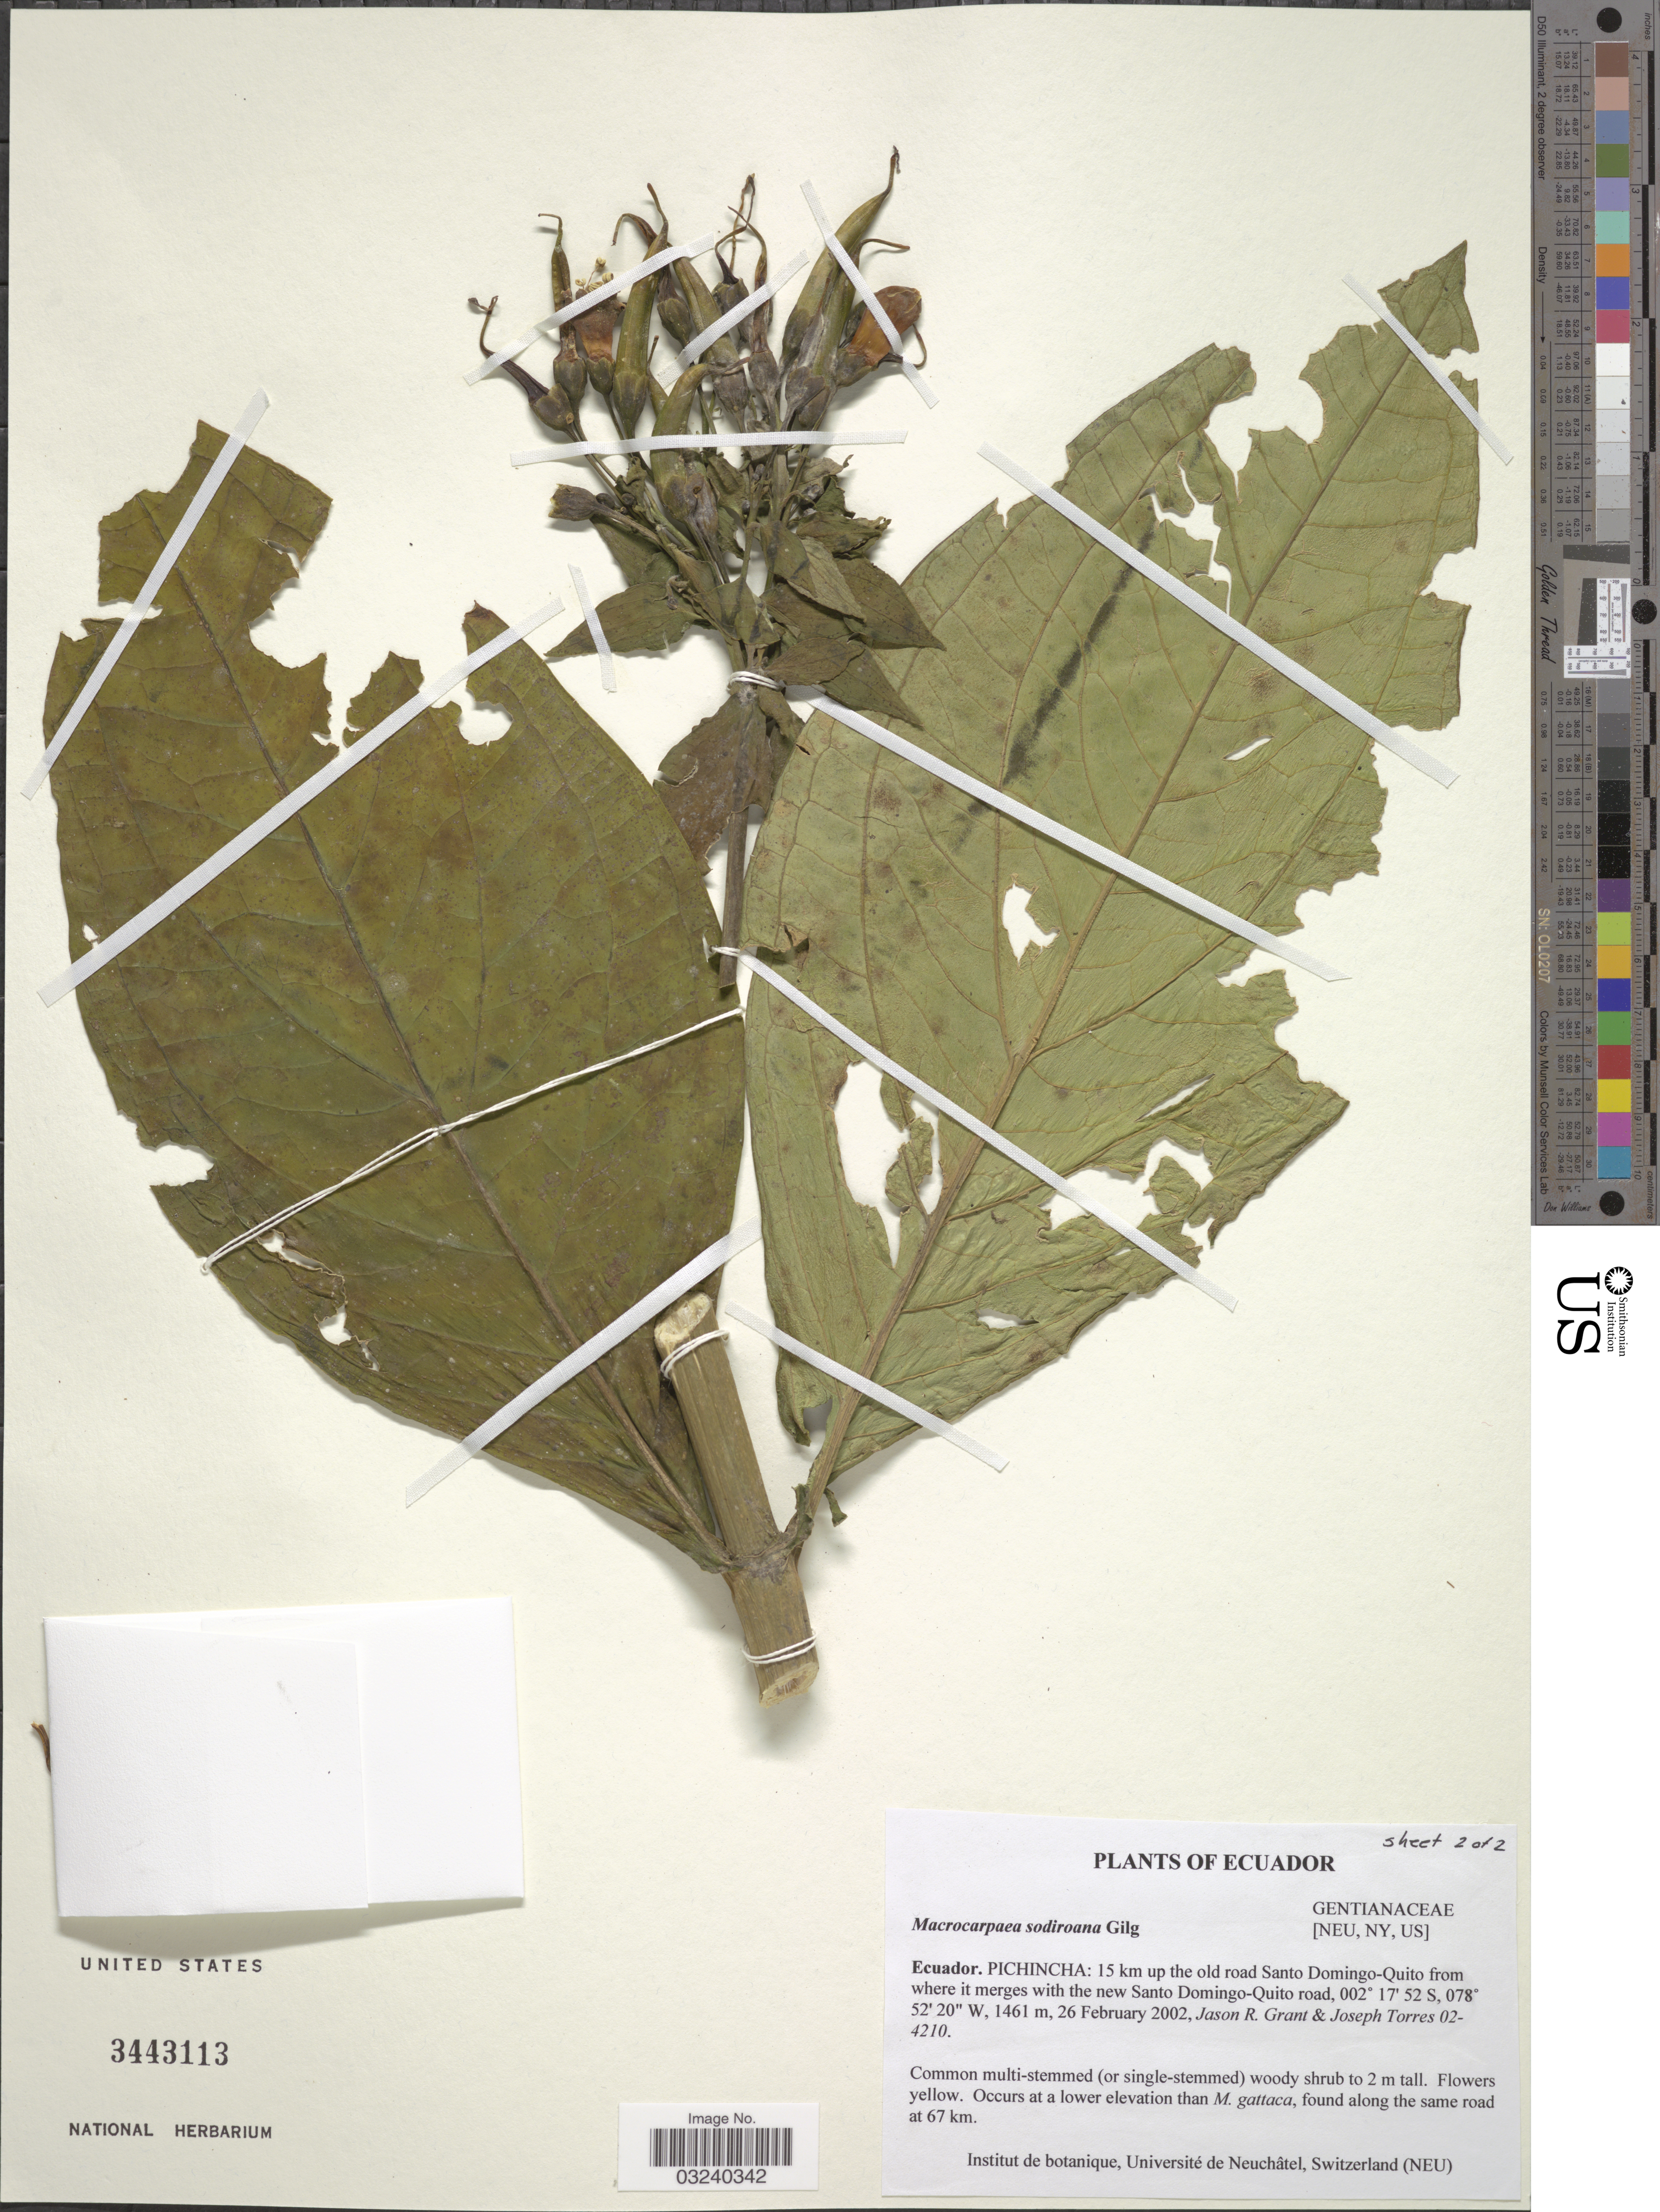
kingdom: Plantae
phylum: Tracheophyta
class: Magnoliopsida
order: Gentianales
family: Gentianaceae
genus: Macrocarpaea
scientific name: Macrocarpaea sodiroana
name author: Gilg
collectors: J. R. Grant & J. Torres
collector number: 02-4210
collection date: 2002-02-26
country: Ecuador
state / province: Pichincha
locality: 15 km up the old road Santo Domingo-Quito from where it merges with the new Santo Domingo-Quito road.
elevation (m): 1461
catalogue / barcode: US 3443113